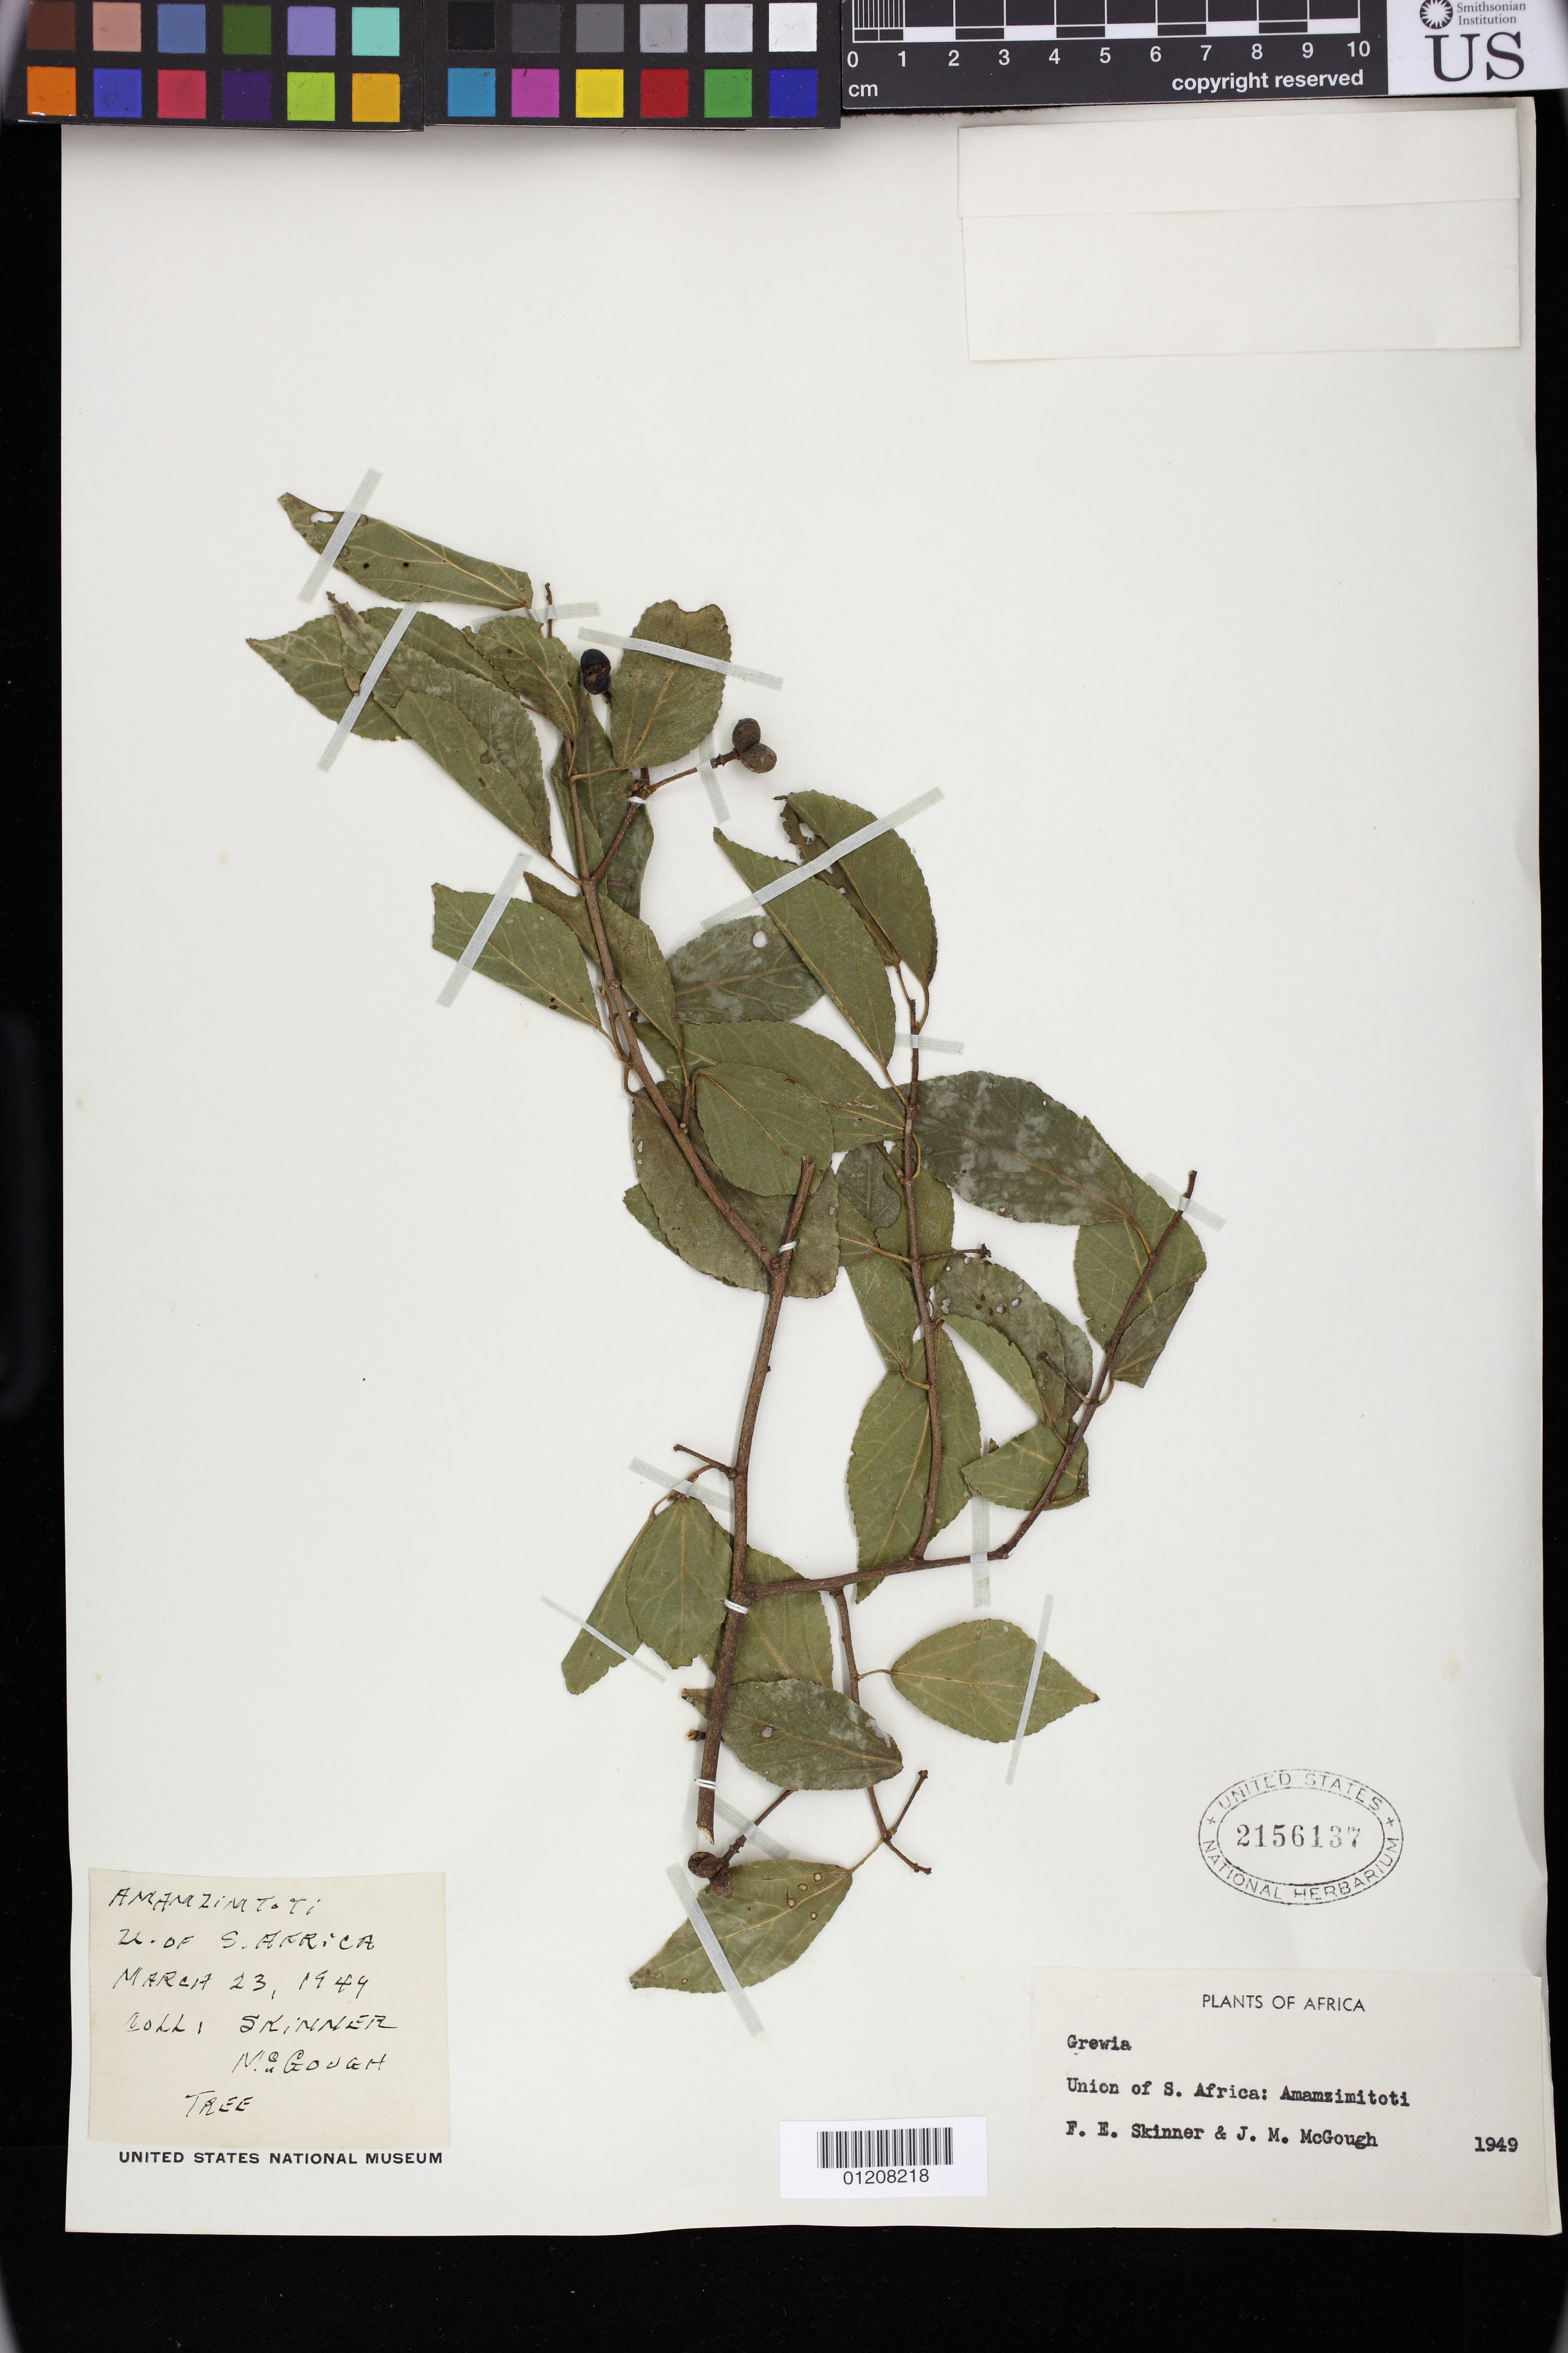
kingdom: Plantae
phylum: Tracheophyta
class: Magnoliopsida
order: Malvales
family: Malvaceae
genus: Grewia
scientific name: Grewia sp.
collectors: F. Skinner & J. Mcgough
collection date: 1949-03-23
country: South Africa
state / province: KwaZulu-Natal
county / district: KwaZulu-Natal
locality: Amamzimitoti (or Amanzimtoti)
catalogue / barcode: US 2156137